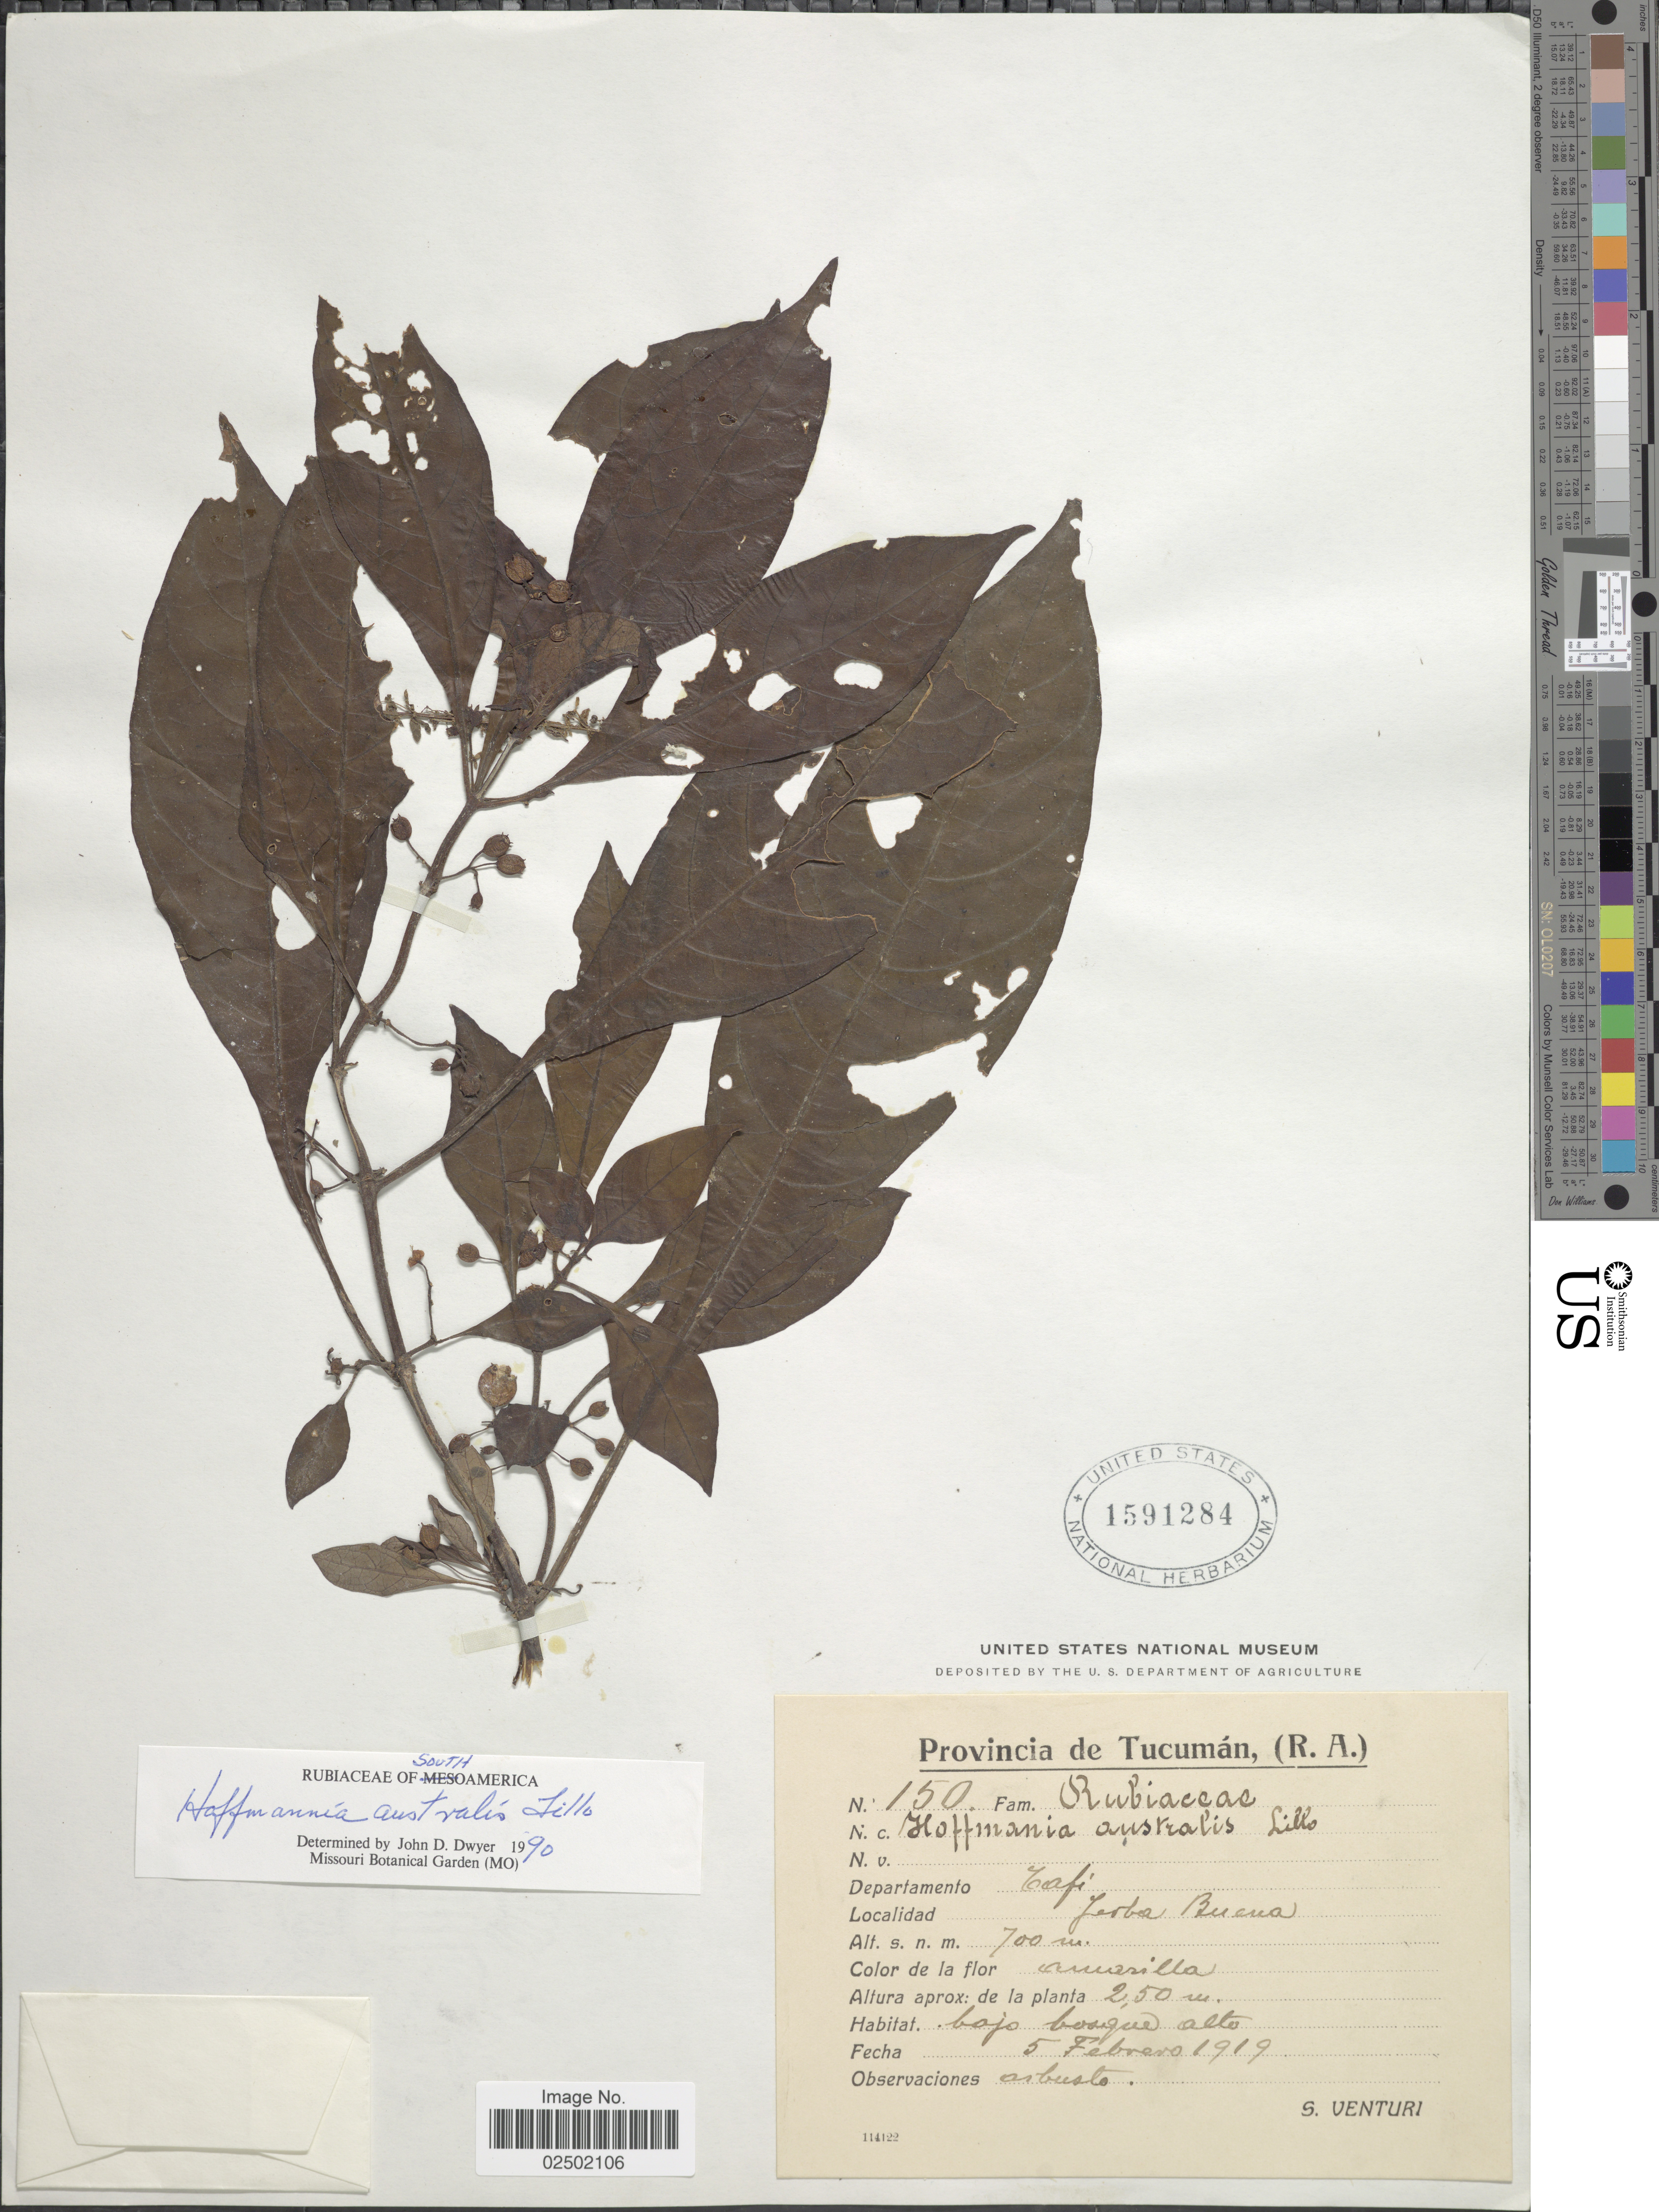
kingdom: Plantae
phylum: Tracheophyta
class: Magnoliopsida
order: Gentianales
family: Rubiaceae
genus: Hoffmannia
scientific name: Hoffmannia australis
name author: Lillo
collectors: S. Venturi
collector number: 150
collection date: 1919-02-05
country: Argentina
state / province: Tucuman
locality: Provincia de Tucuman, (R.A.). Departamento Tafi. Yerba Buena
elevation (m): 700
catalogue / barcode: US 1591284